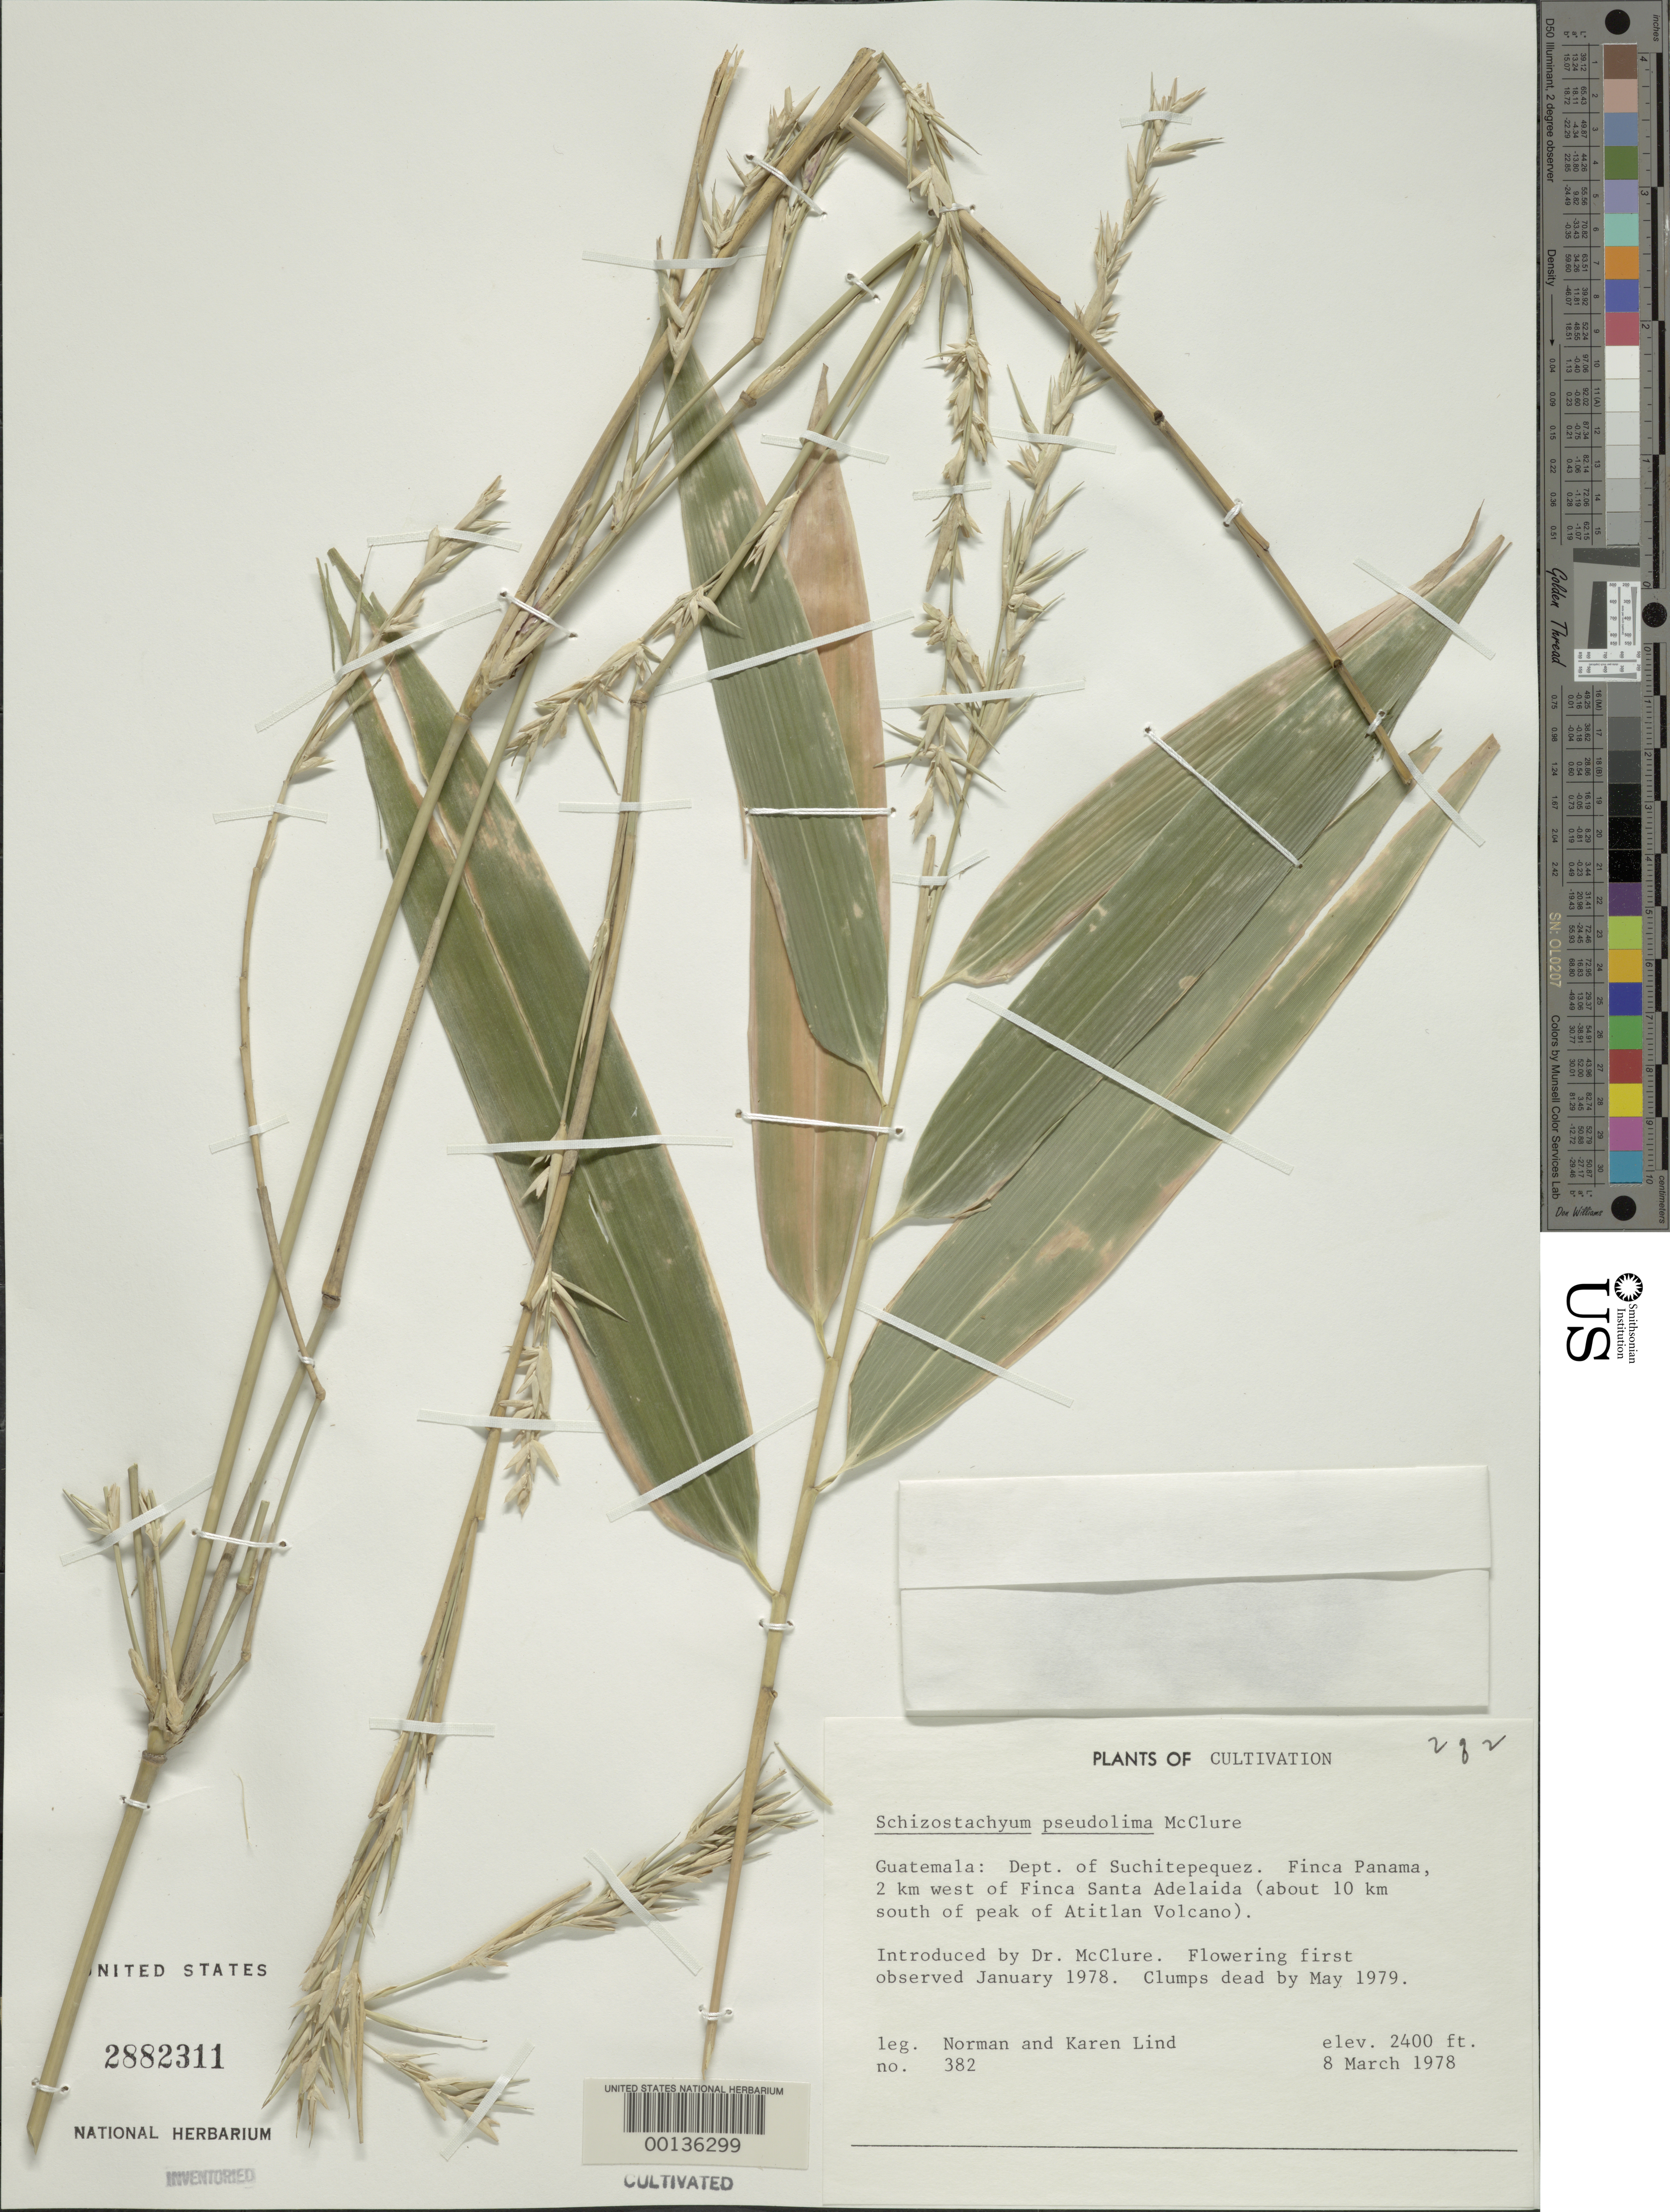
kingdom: Plantae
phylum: Tracheophyta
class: Liliopsida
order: Poales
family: Poaceae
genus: Schizostachyum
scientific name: Schizostachyum pseudolima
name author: McClure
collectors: N. Lind & K. Lind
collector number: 382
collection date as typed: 08 Mar 1978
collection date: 1978-03-08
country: Guatemala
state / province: Suchitepéquez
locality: Finca Panama, Finca Santa Adelaida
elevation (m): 732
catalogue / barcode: US 2882311